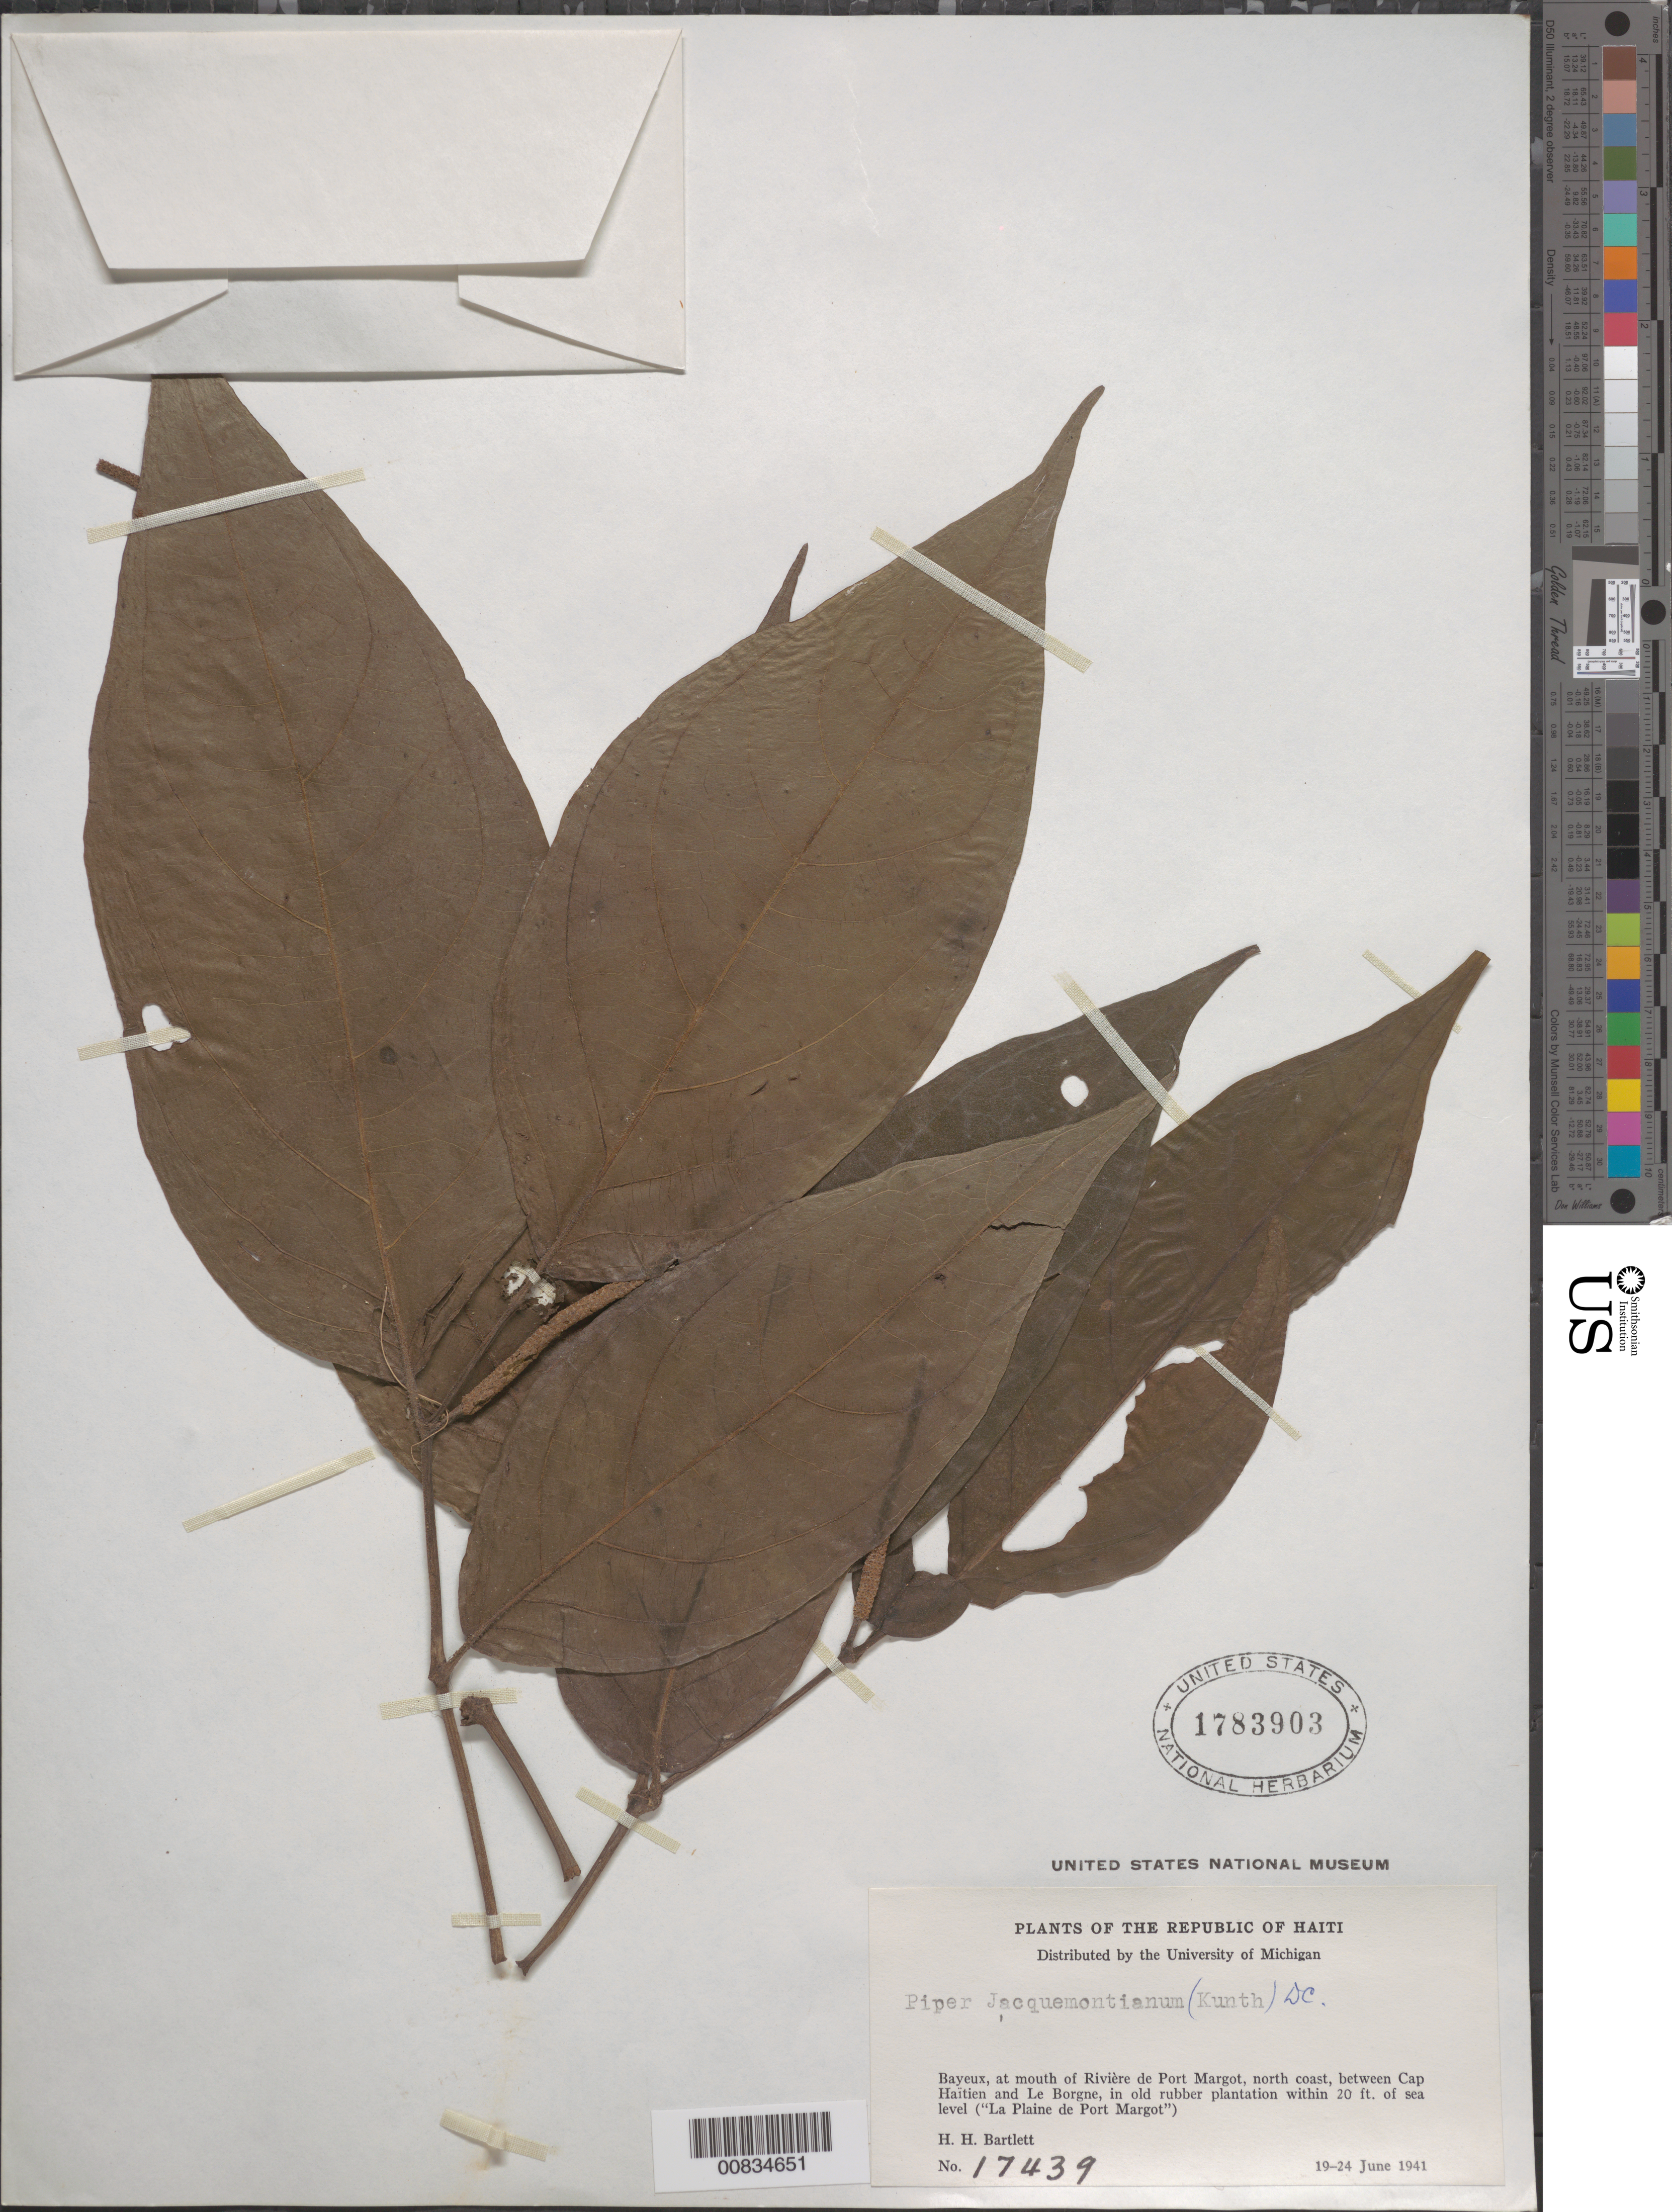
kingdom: Plantae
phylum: Tracheophyta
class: Magnoliopsida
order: Piperales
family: Piperaceae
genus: Piper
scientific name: Piper jacquemontianum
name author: Kunth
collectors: H. H. Bartlett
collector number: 17439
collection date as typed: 19 Jun 1941 to 24 Jun 1941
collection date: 1941-06-19/1941-06-24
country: Haiti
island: Hispaniola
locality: Bayeux, at mouth of Rivière de Port Margot, north coast, between Cap Haitien and Le Borgne, in old rubber plantation. ("La Plaine de Port Margot").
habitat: Old rubber plantation.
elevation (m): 0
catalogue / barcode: US 1783903